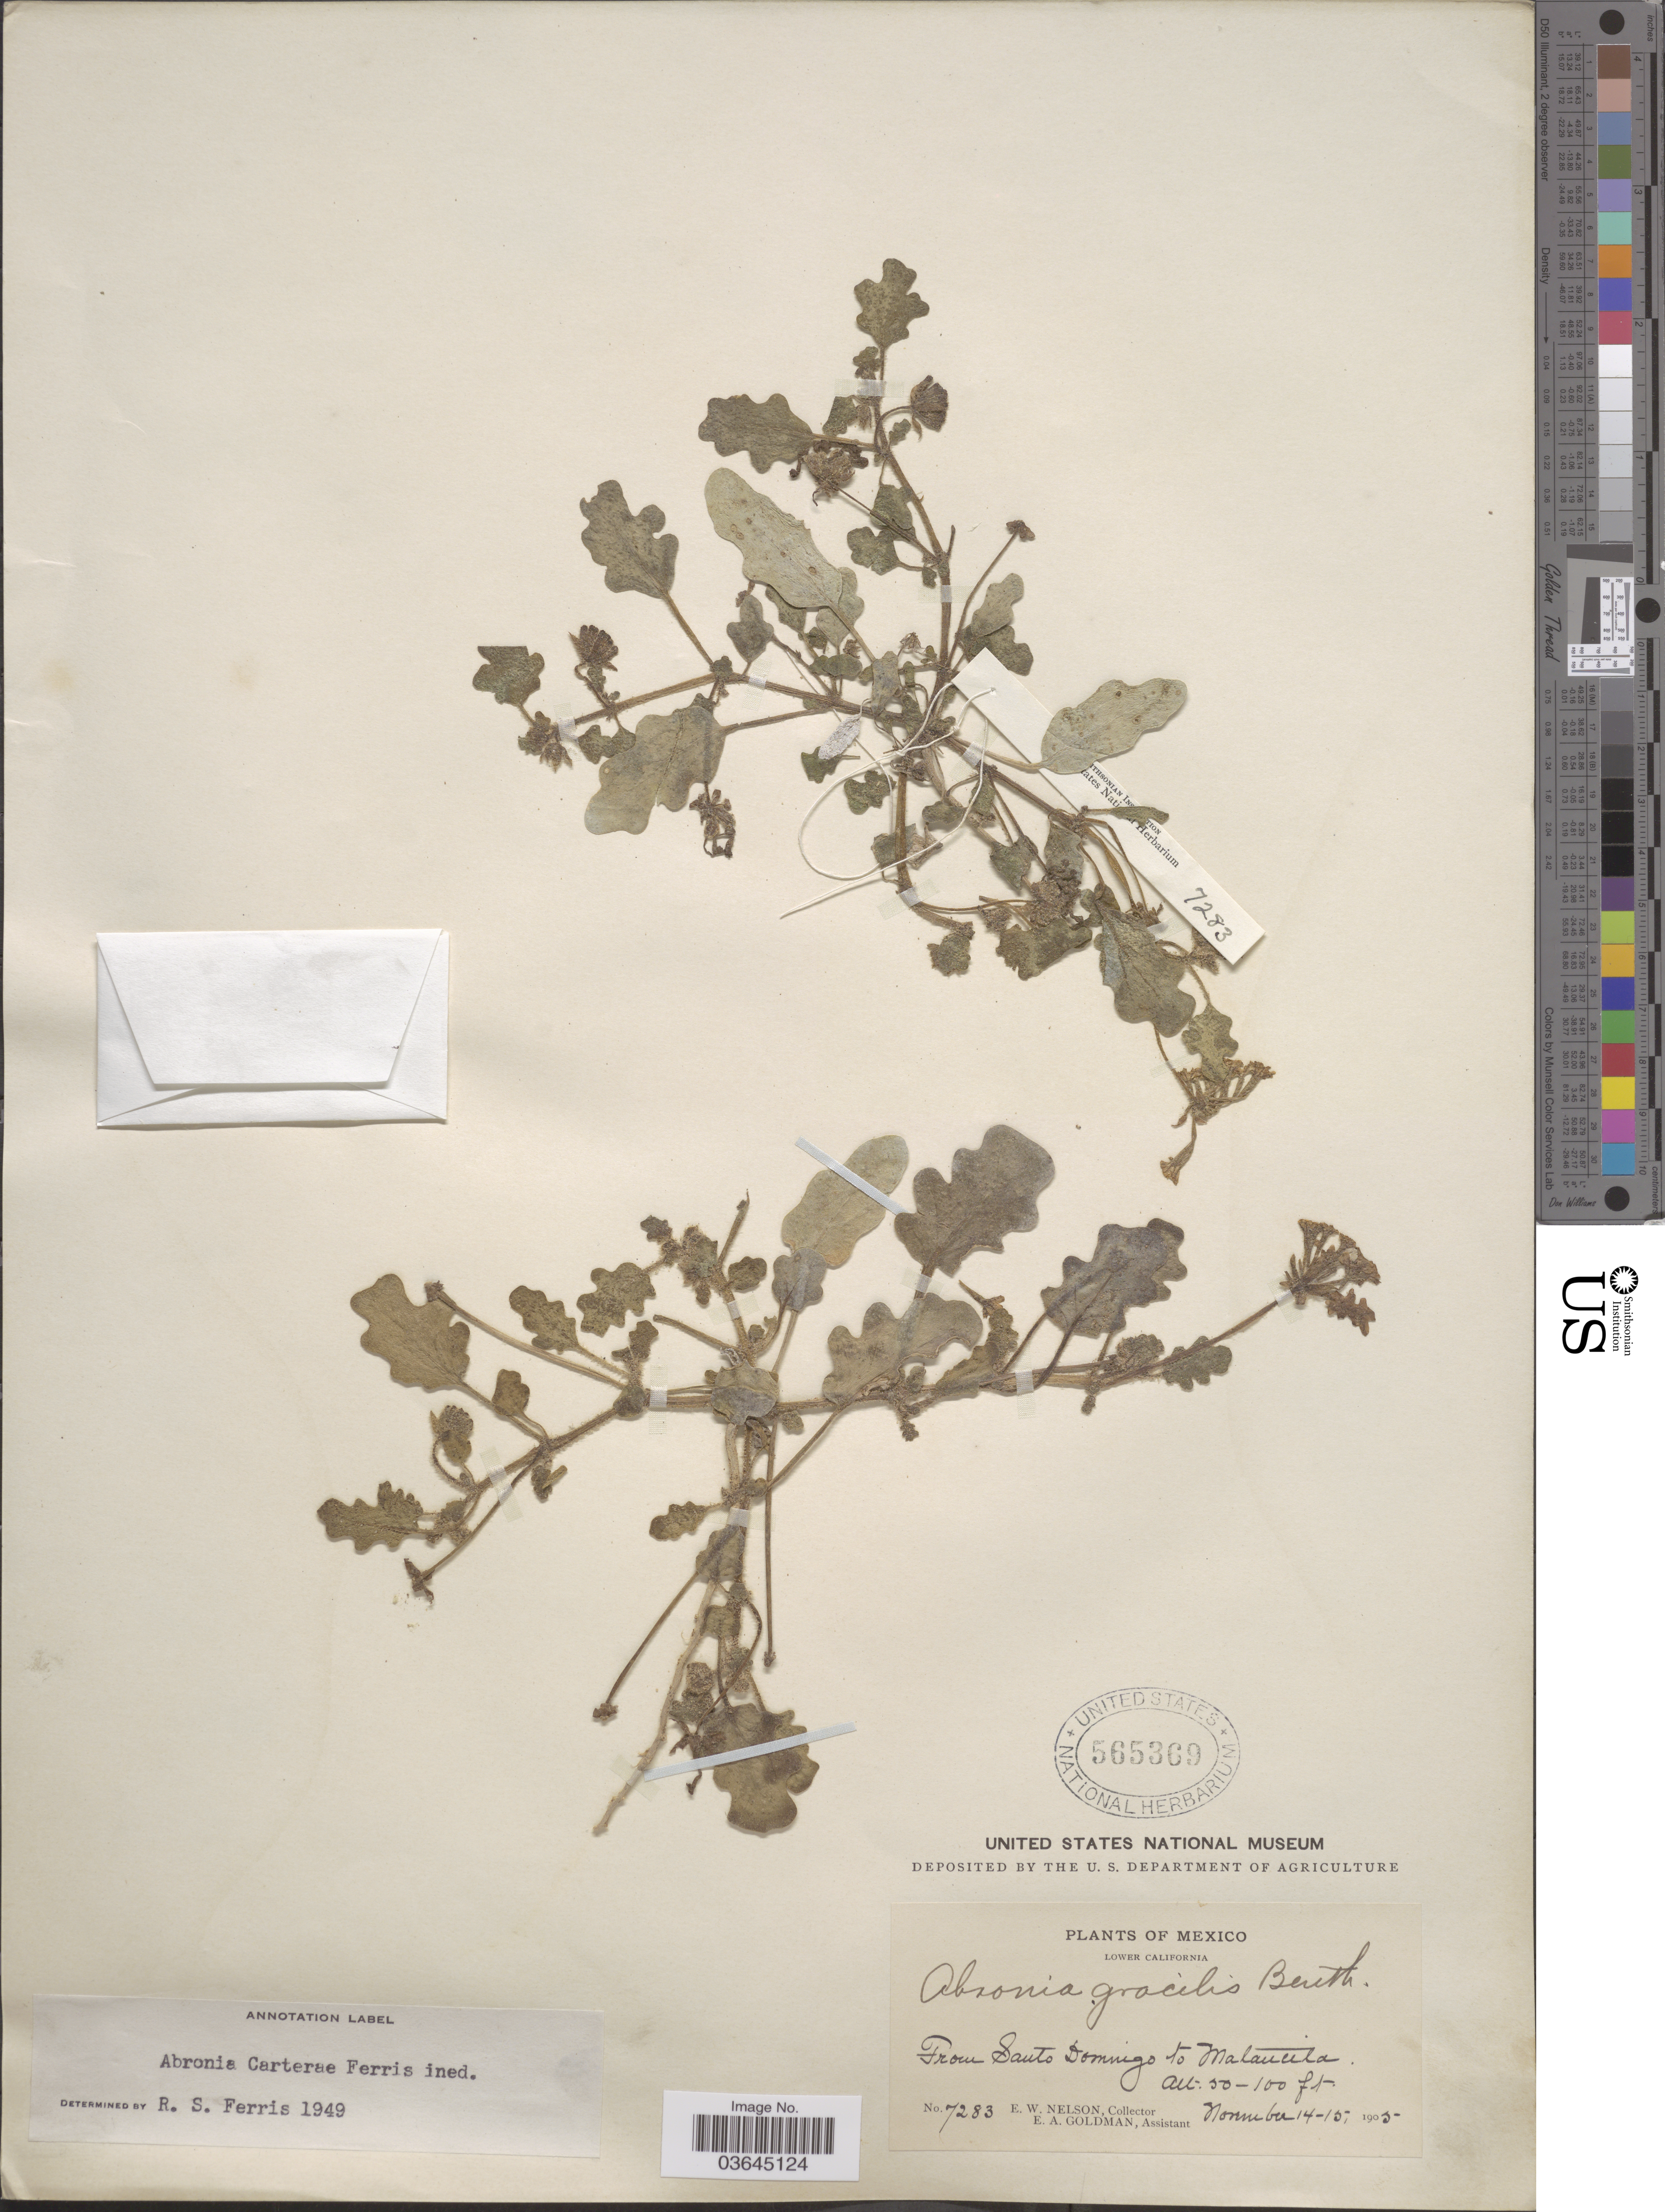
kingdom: Plantae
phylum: Tracheophyta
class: Magnoliopsida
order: Caryophyllales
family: Nyctaginaceae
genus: Abronia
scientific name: Abronia carterae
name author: Ferris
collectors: E. W. Nelson & E. A. Goldman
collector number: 7283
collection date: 1905-11-14/1905-11-15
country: Mexico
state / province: Baja California Sur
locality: Lower California. From Santo Domingo to Matancita.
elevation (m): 15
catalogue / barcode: US 565369